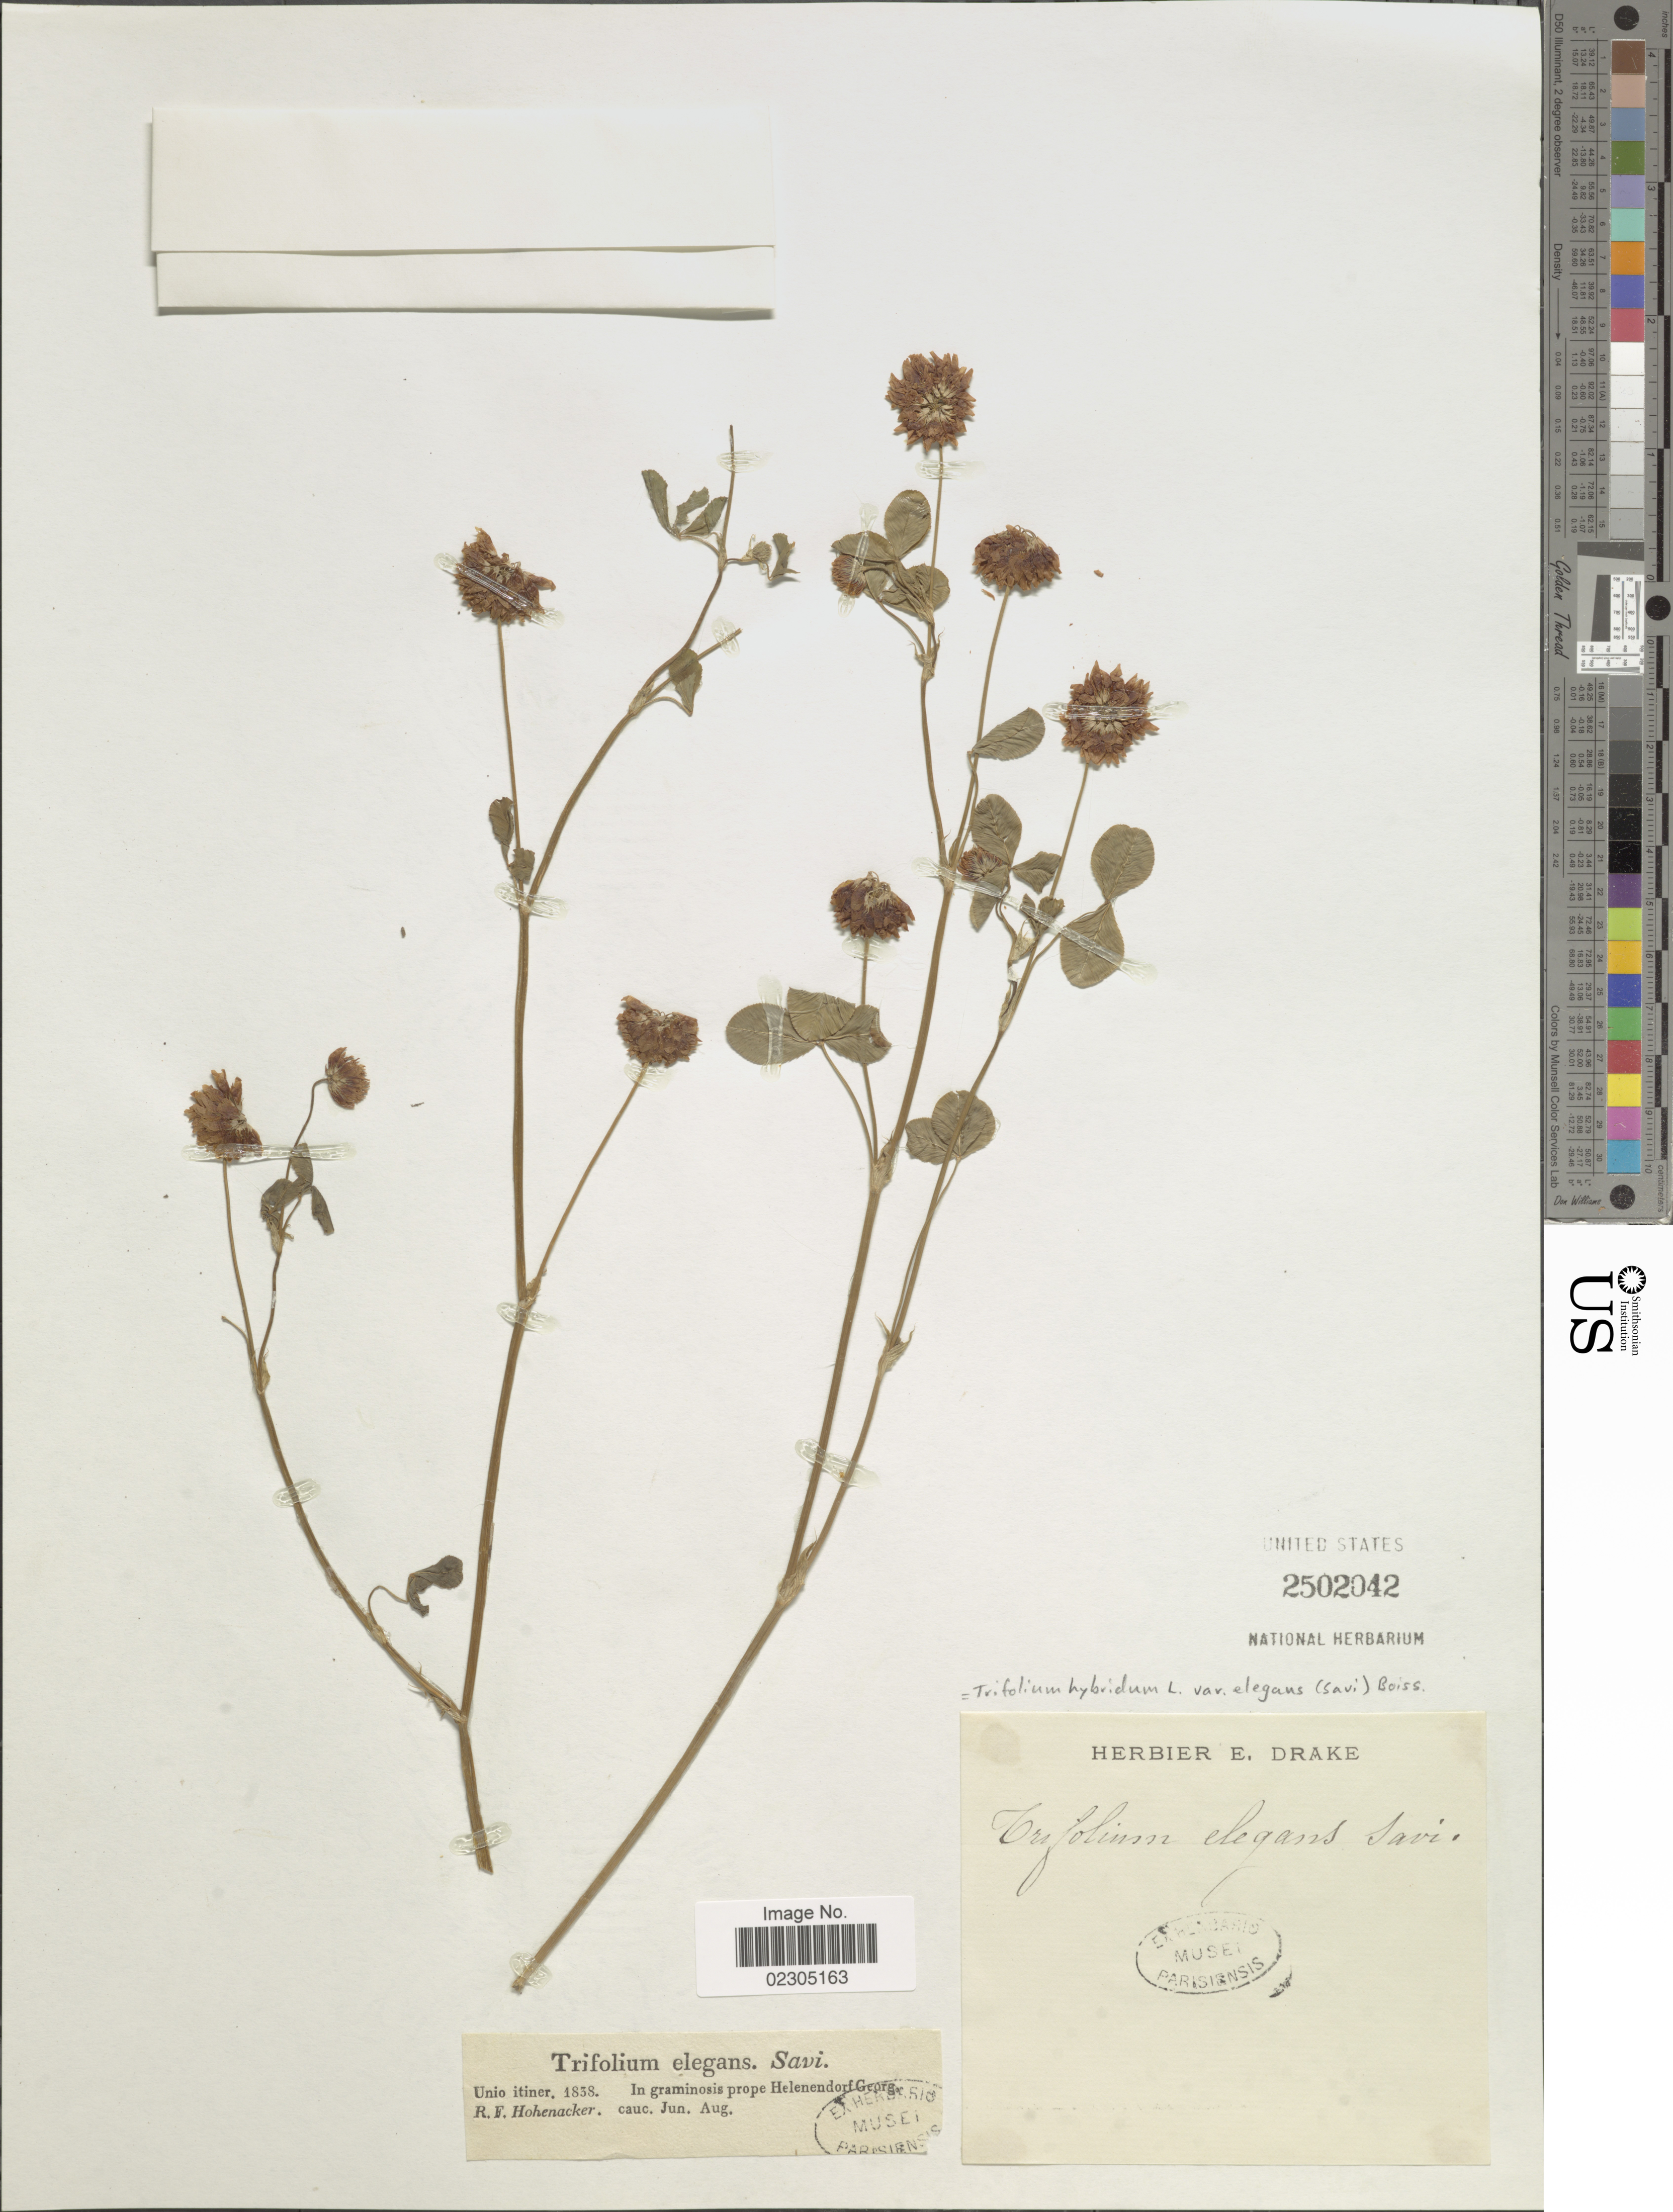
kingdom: Plantae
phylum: Tracheophyta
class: Magnoliopsida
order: Fabales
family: Fabaceae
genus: Trifolium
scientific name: Trifolium hybridum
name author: L.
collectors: R. F. Hohenacker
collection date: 1838-06/1838-08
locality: Unio itiner. In graminosis prope Helenendorf Georg.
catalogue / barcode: US 2502042